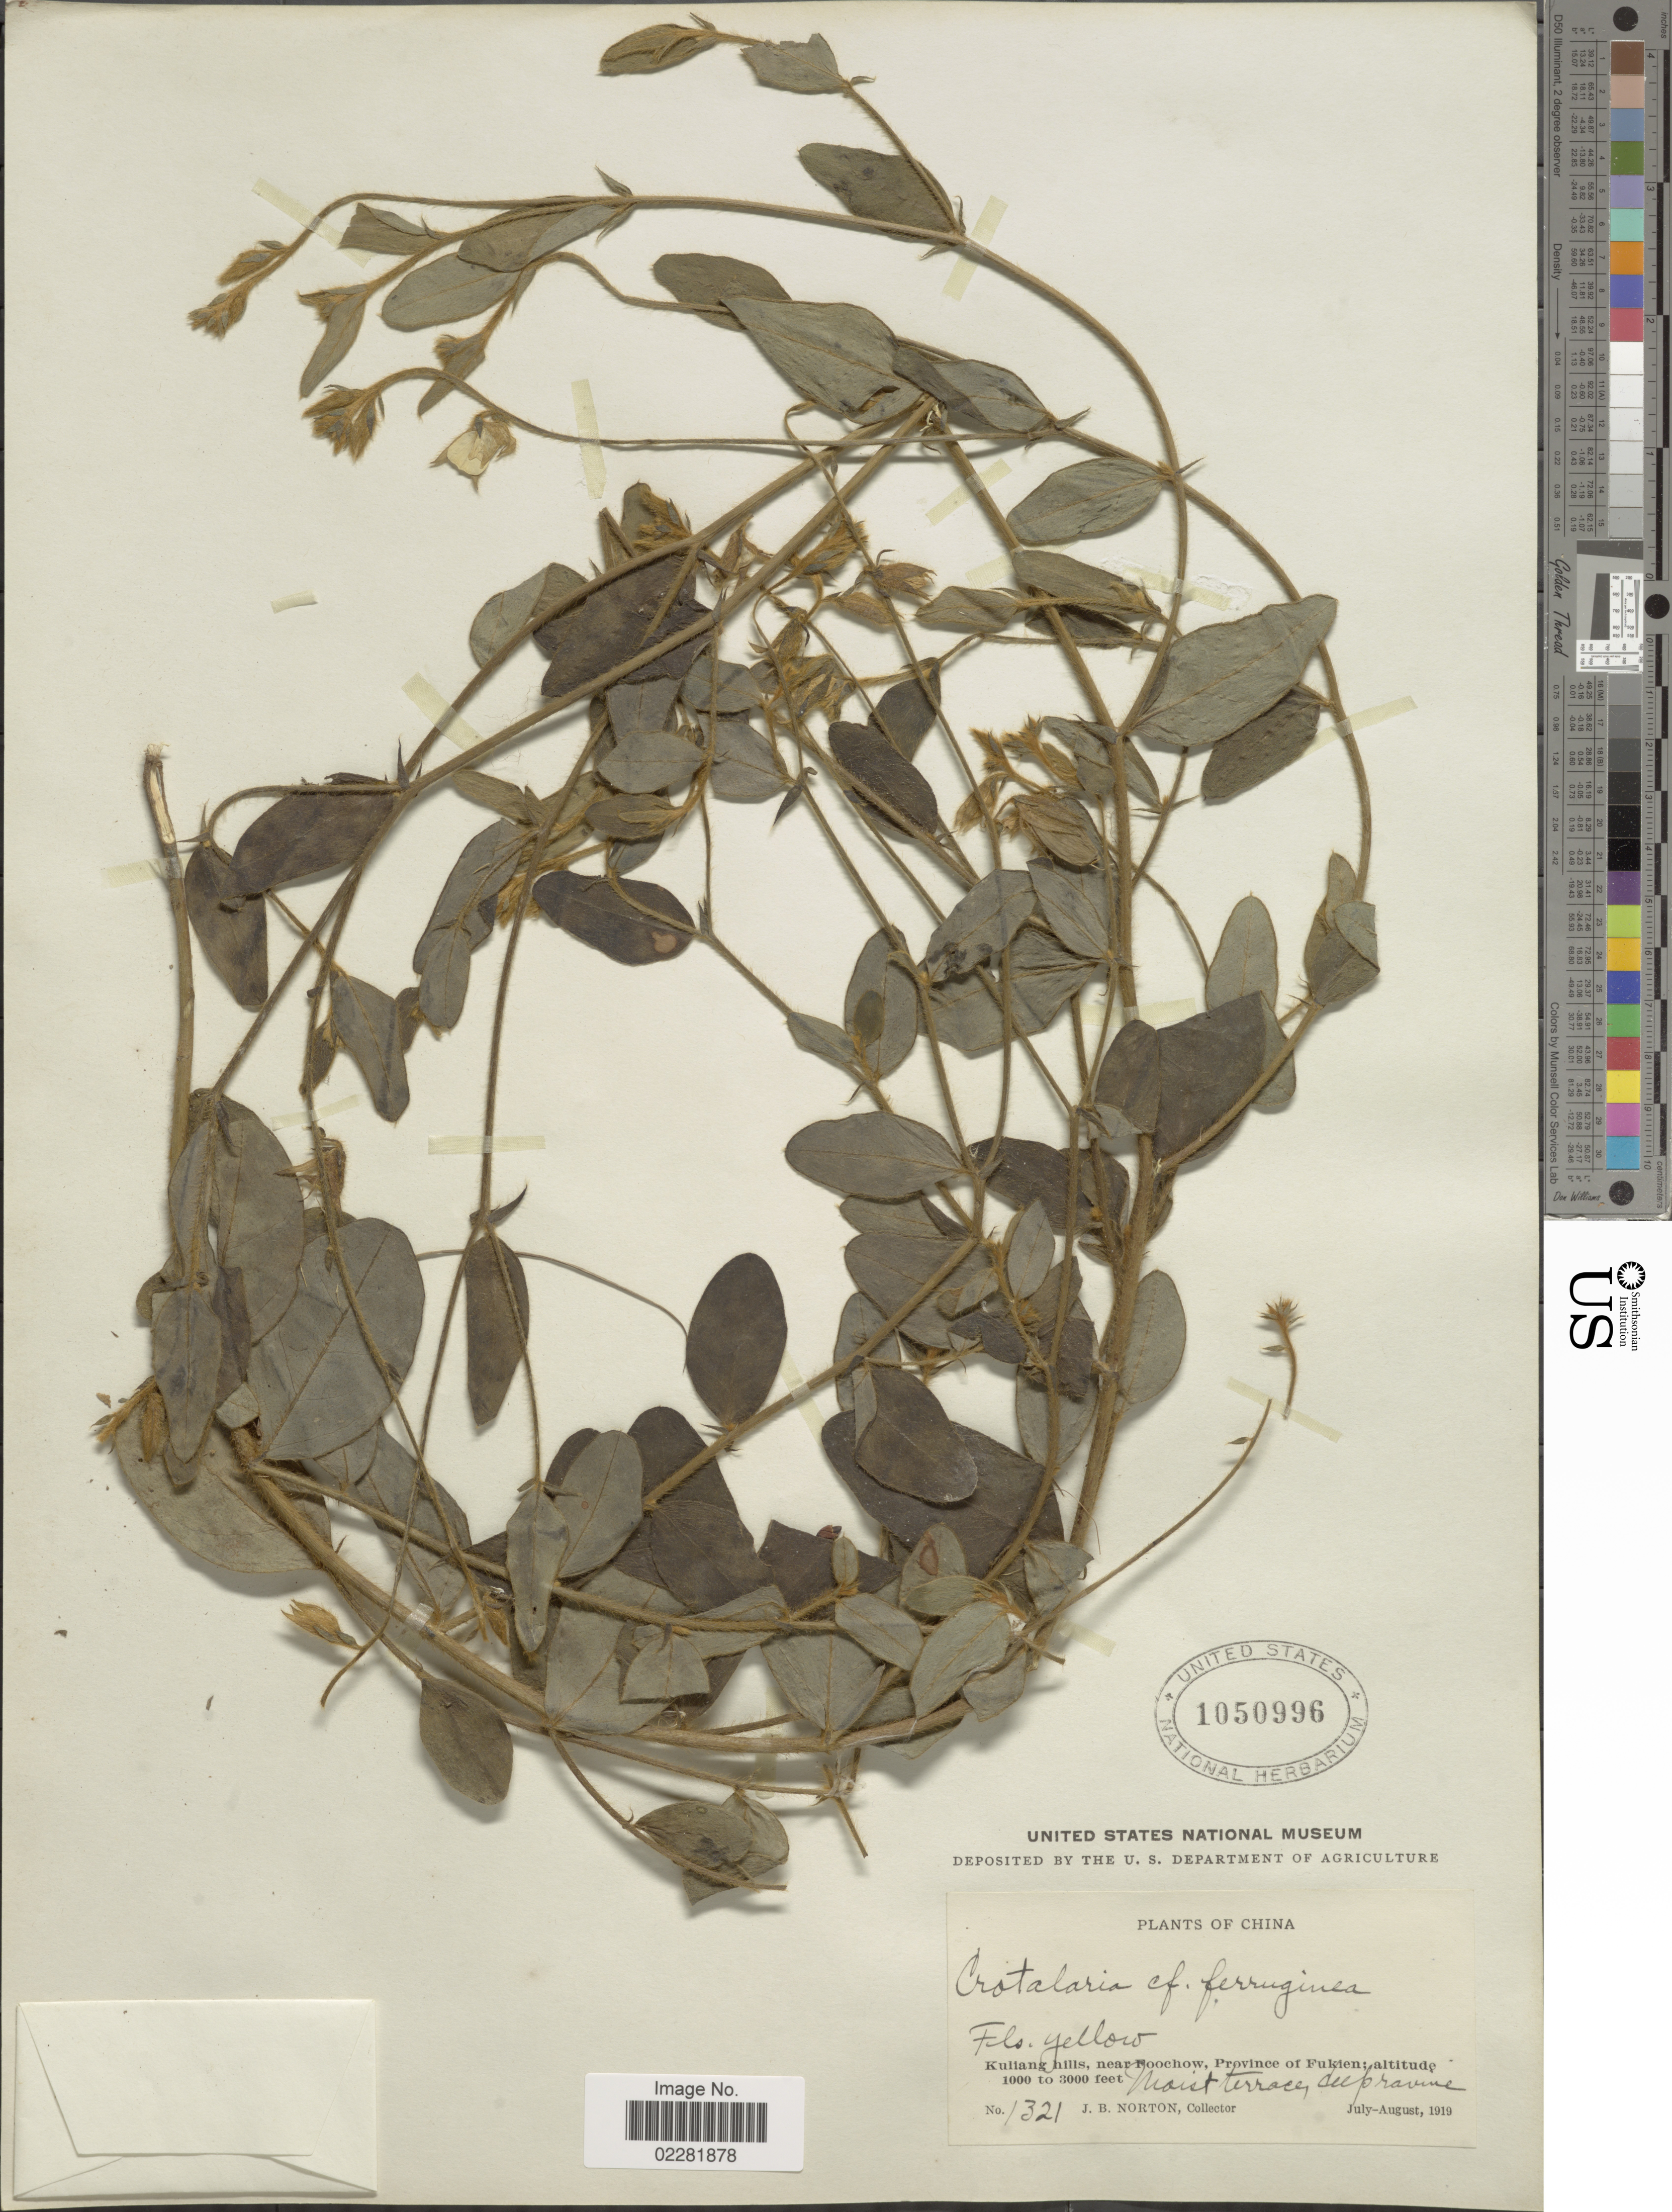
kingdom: Plantae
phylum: Tracheophyta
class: Magnoliopsida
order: Fabales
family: Fabaceae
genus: Crotalaria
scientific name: Crotalaria ferruginea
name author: Graham ex Benth.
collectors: J. B. Norton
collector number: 1321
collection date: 1919-07/1919-08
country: China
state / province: Fujian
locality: Kuliang hills, near Foochow, Province of Fukien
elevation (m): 305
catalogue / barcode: US 1050996